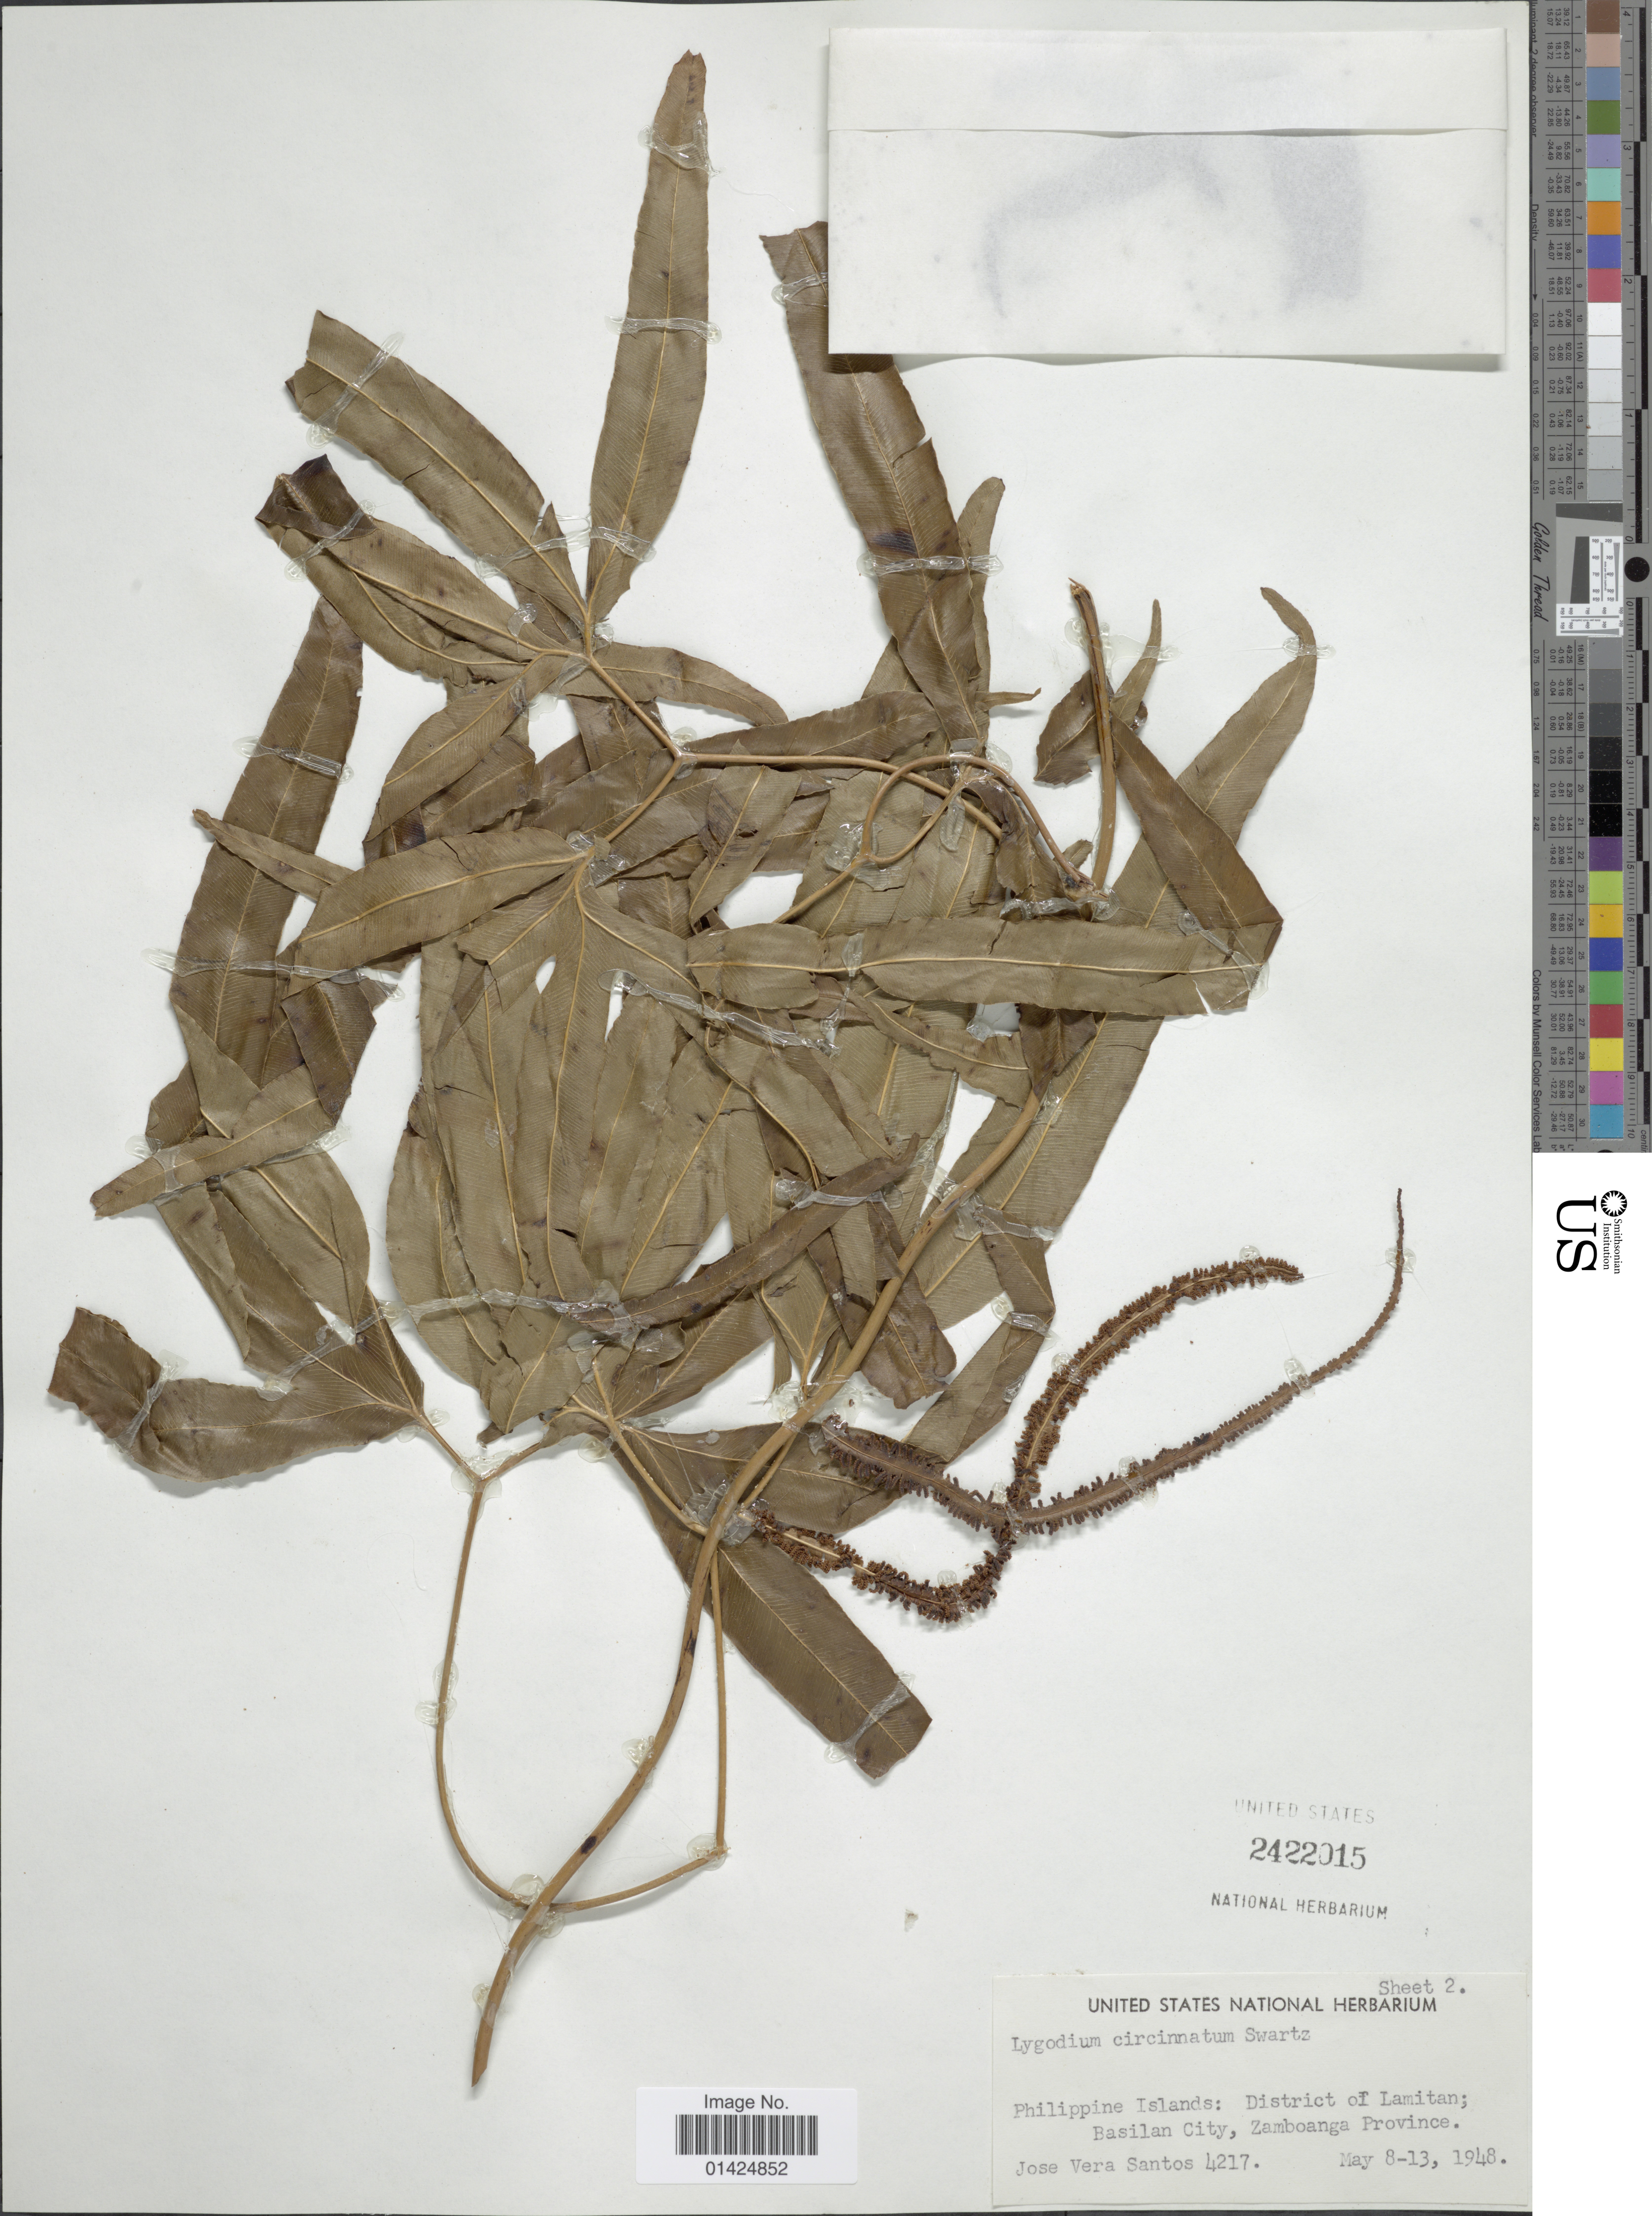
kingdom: Plantae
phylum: Tracheophyta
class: Polypodiopsida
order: Schizaeales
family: Lygodiaceae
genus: Lygodium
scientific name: Lygodium circinnatum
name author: (Burm. f.) Sw.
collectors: J. V. Santos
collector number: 4217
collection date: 1948-05-08/1948-05-13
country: Philippines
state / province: Muslim Mindanao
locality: District of Lamitan; Basilan City, Zamboanga Province.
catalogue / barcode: US 2422015